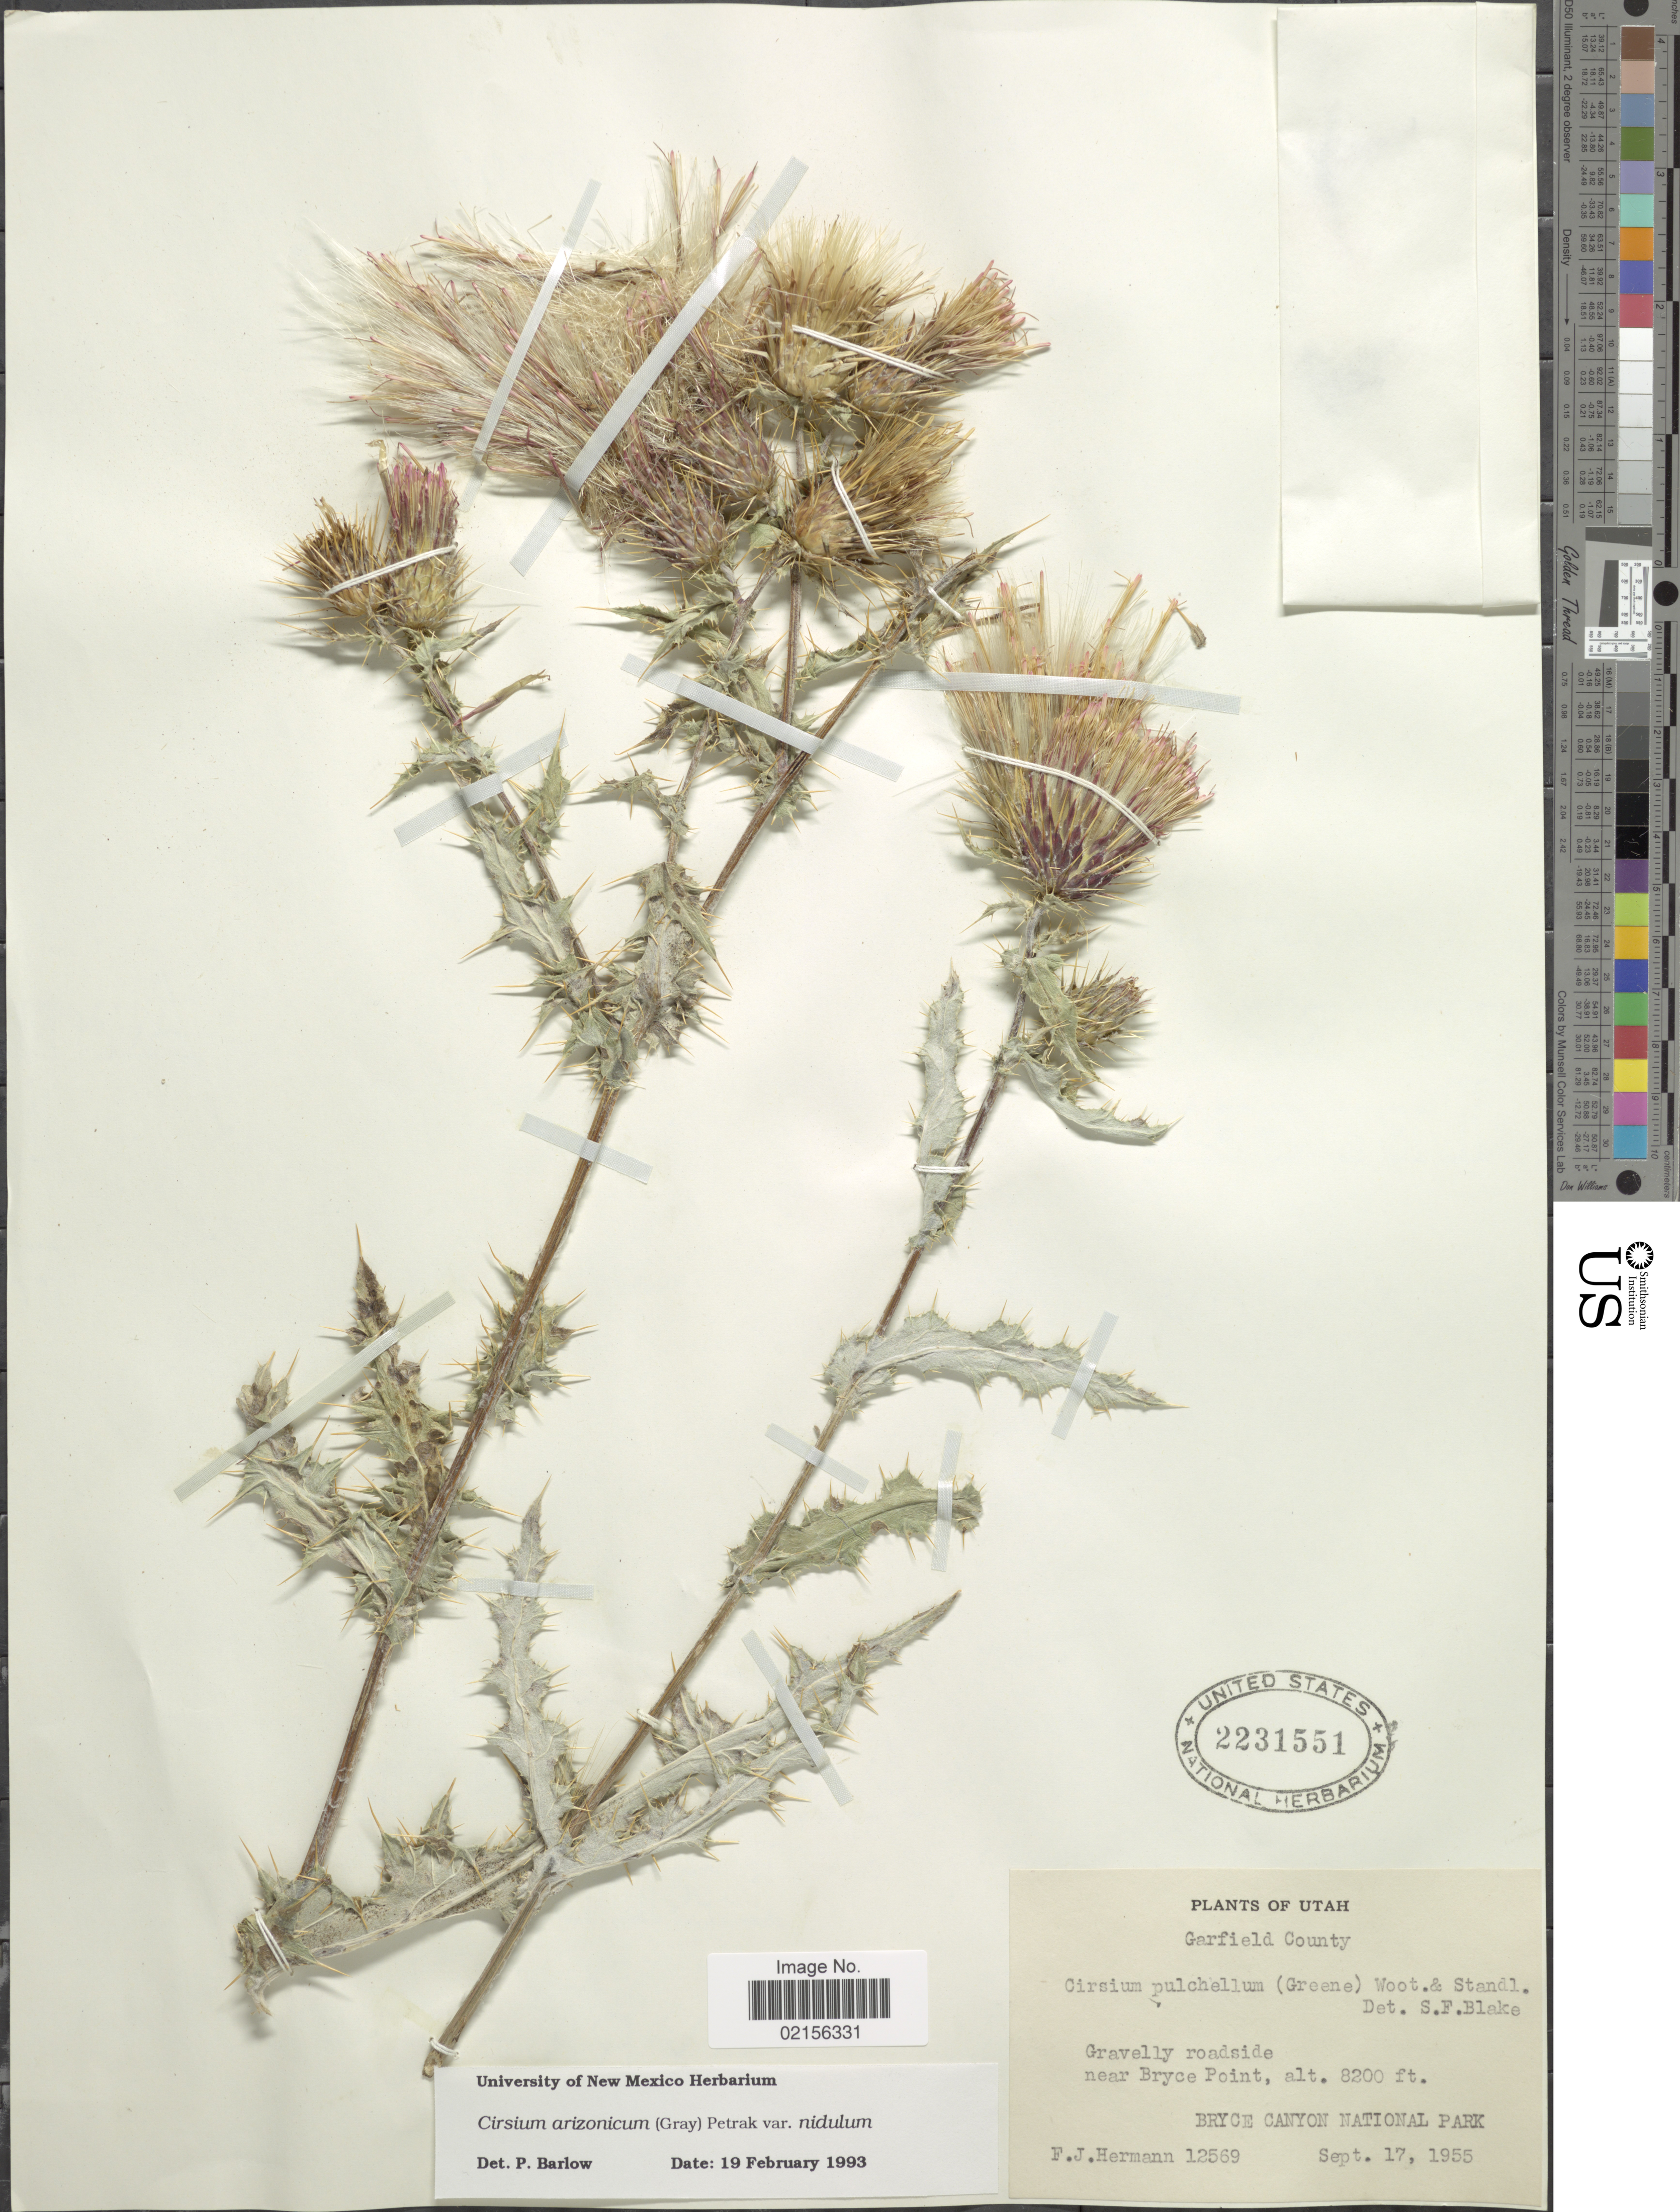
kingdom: Plantae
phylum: Tracheophyta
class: Magnoliopsida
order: Asterales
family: Asteraceae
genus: Cirsium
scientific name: Cirsium arizonicum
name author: (A. Gray) Petr.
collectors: F. J. Hermann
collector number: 12569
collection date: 1955-09-17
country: United States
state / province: Utah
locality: Garfield County, Gravelly roadside near Bryce Point, Bryce Canyon National Park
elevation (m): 2499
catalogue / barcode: US 2231551